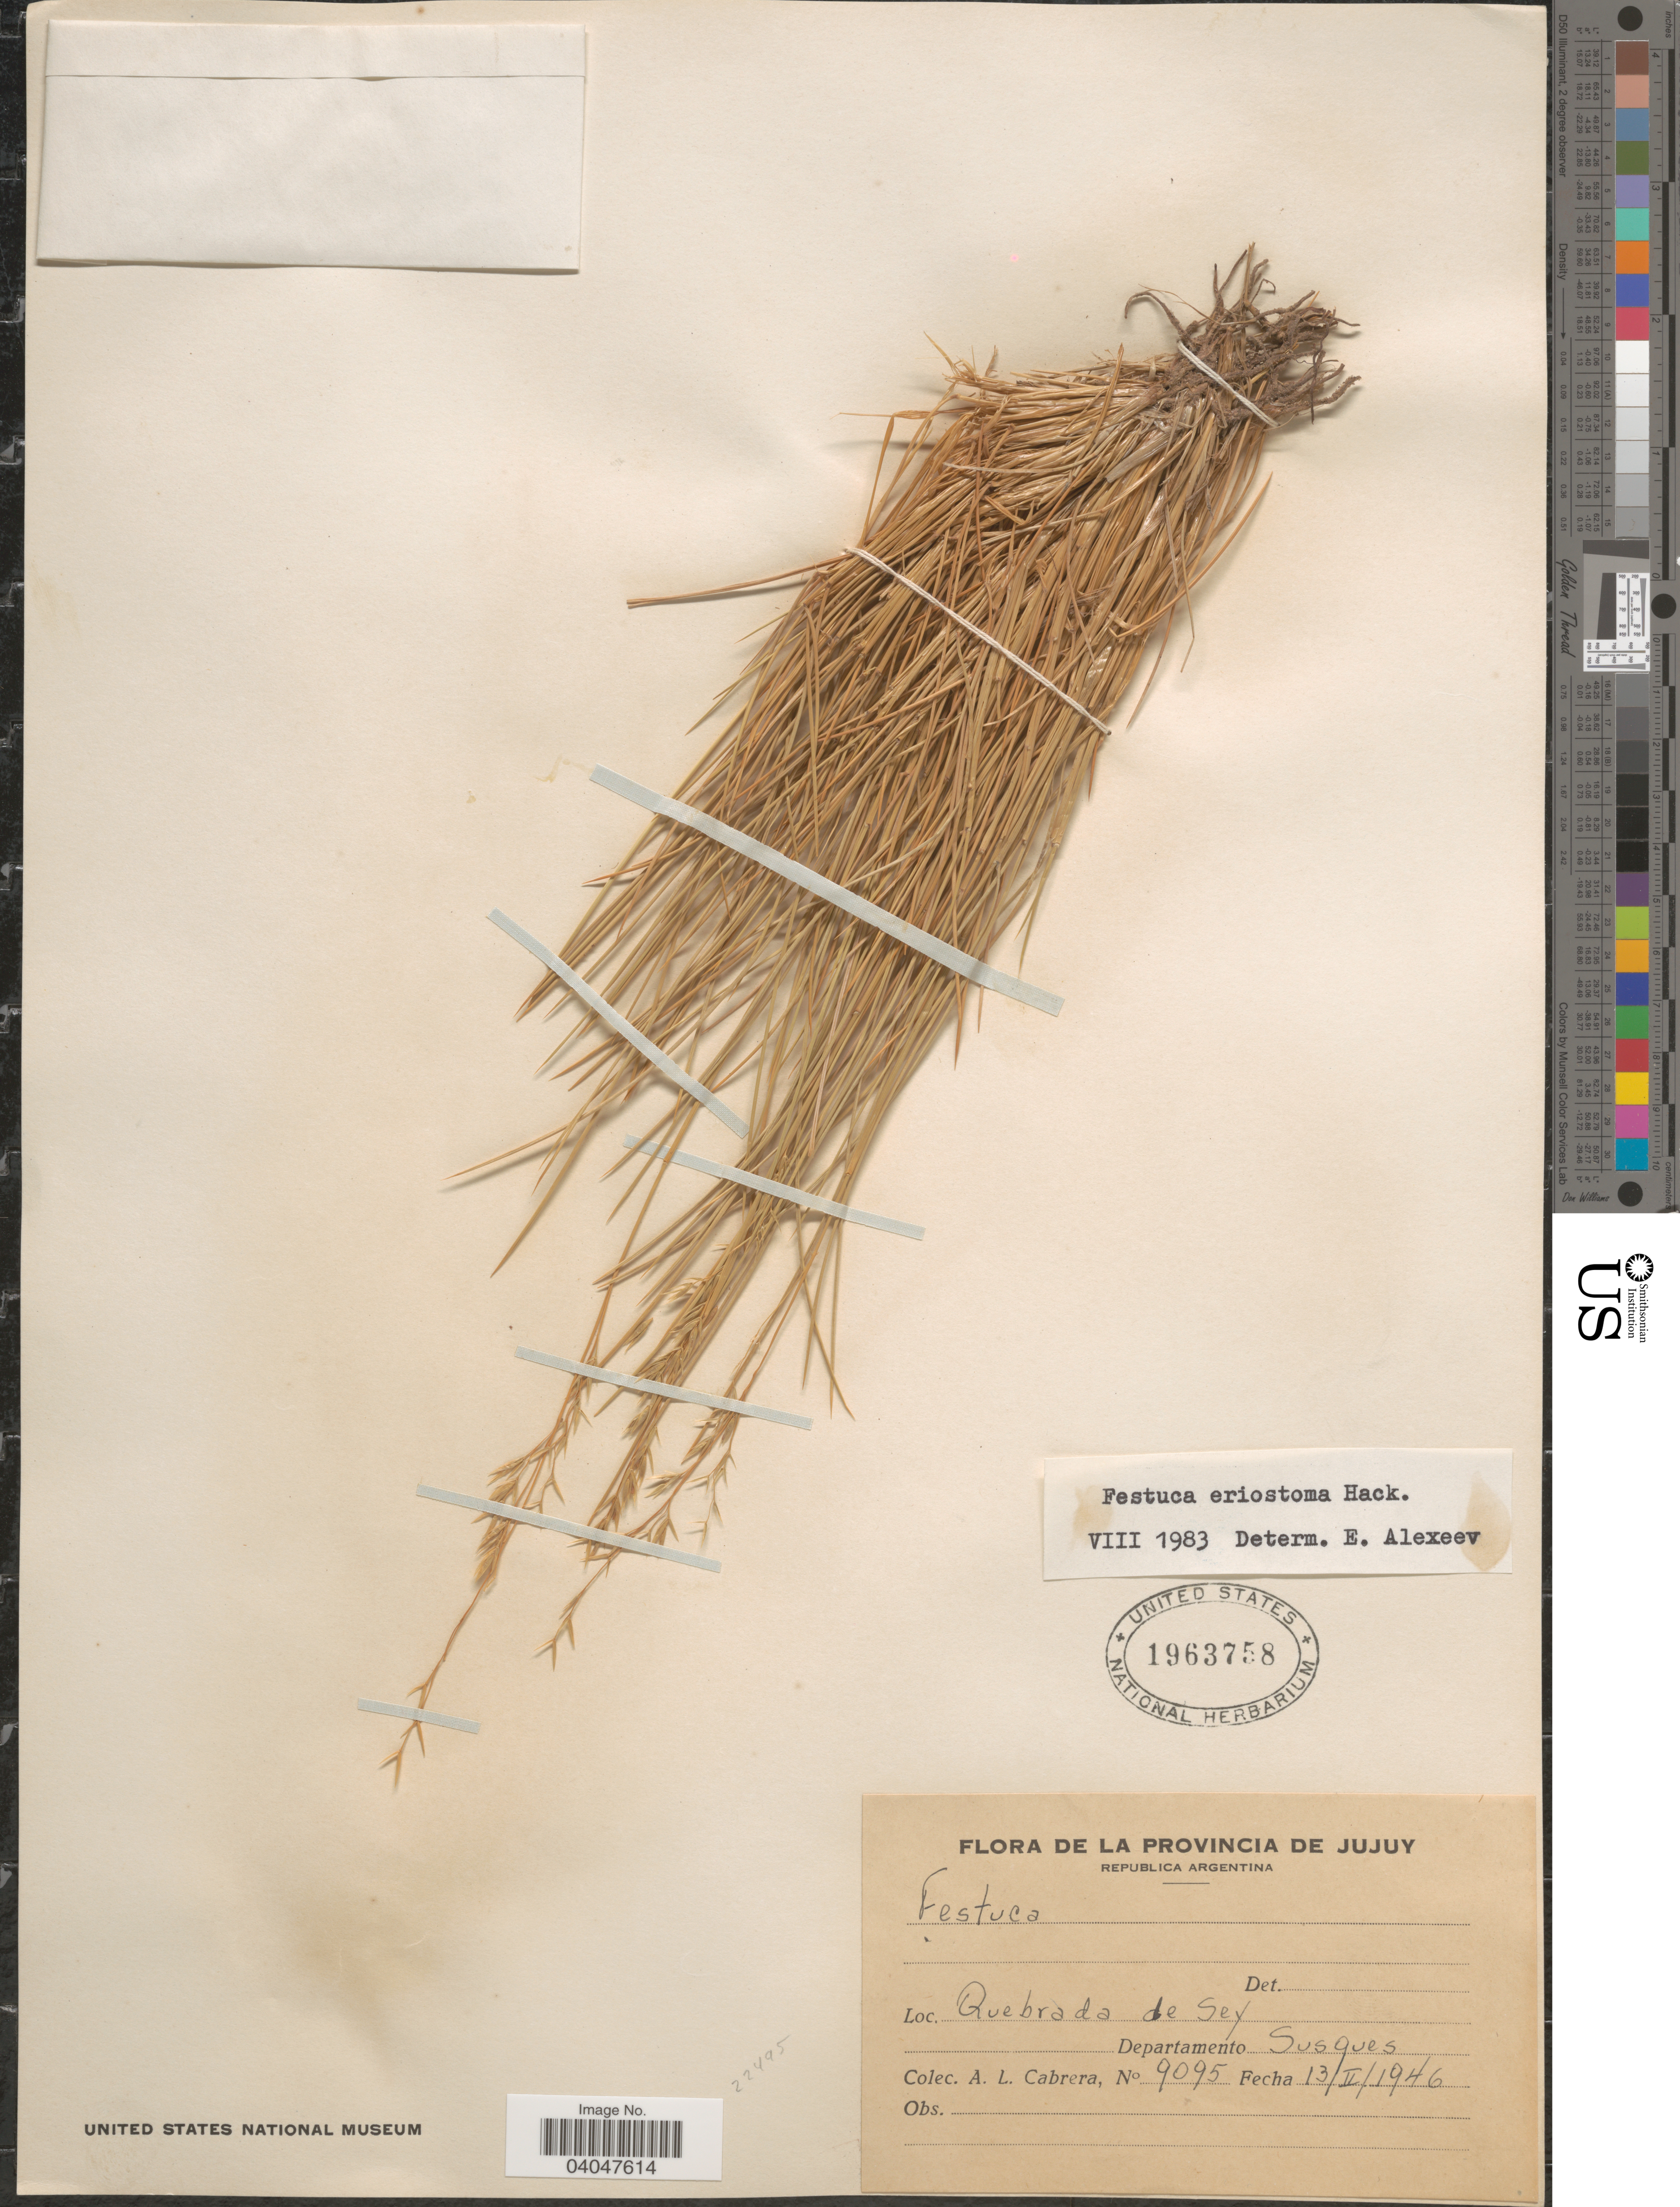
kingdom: Plantae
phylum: Tracheophyta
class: Liliopsida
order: Poales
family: Poaceae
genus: Festuca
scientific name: Festuca eriostoma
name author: Hack.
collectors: A. L. Cabrera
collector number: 9095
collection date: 1946-02-13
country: Argentina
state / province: Jujuy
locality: Republica Argentina. Quebrada de Sey. Departamento Susques.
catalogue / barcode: US 1963758